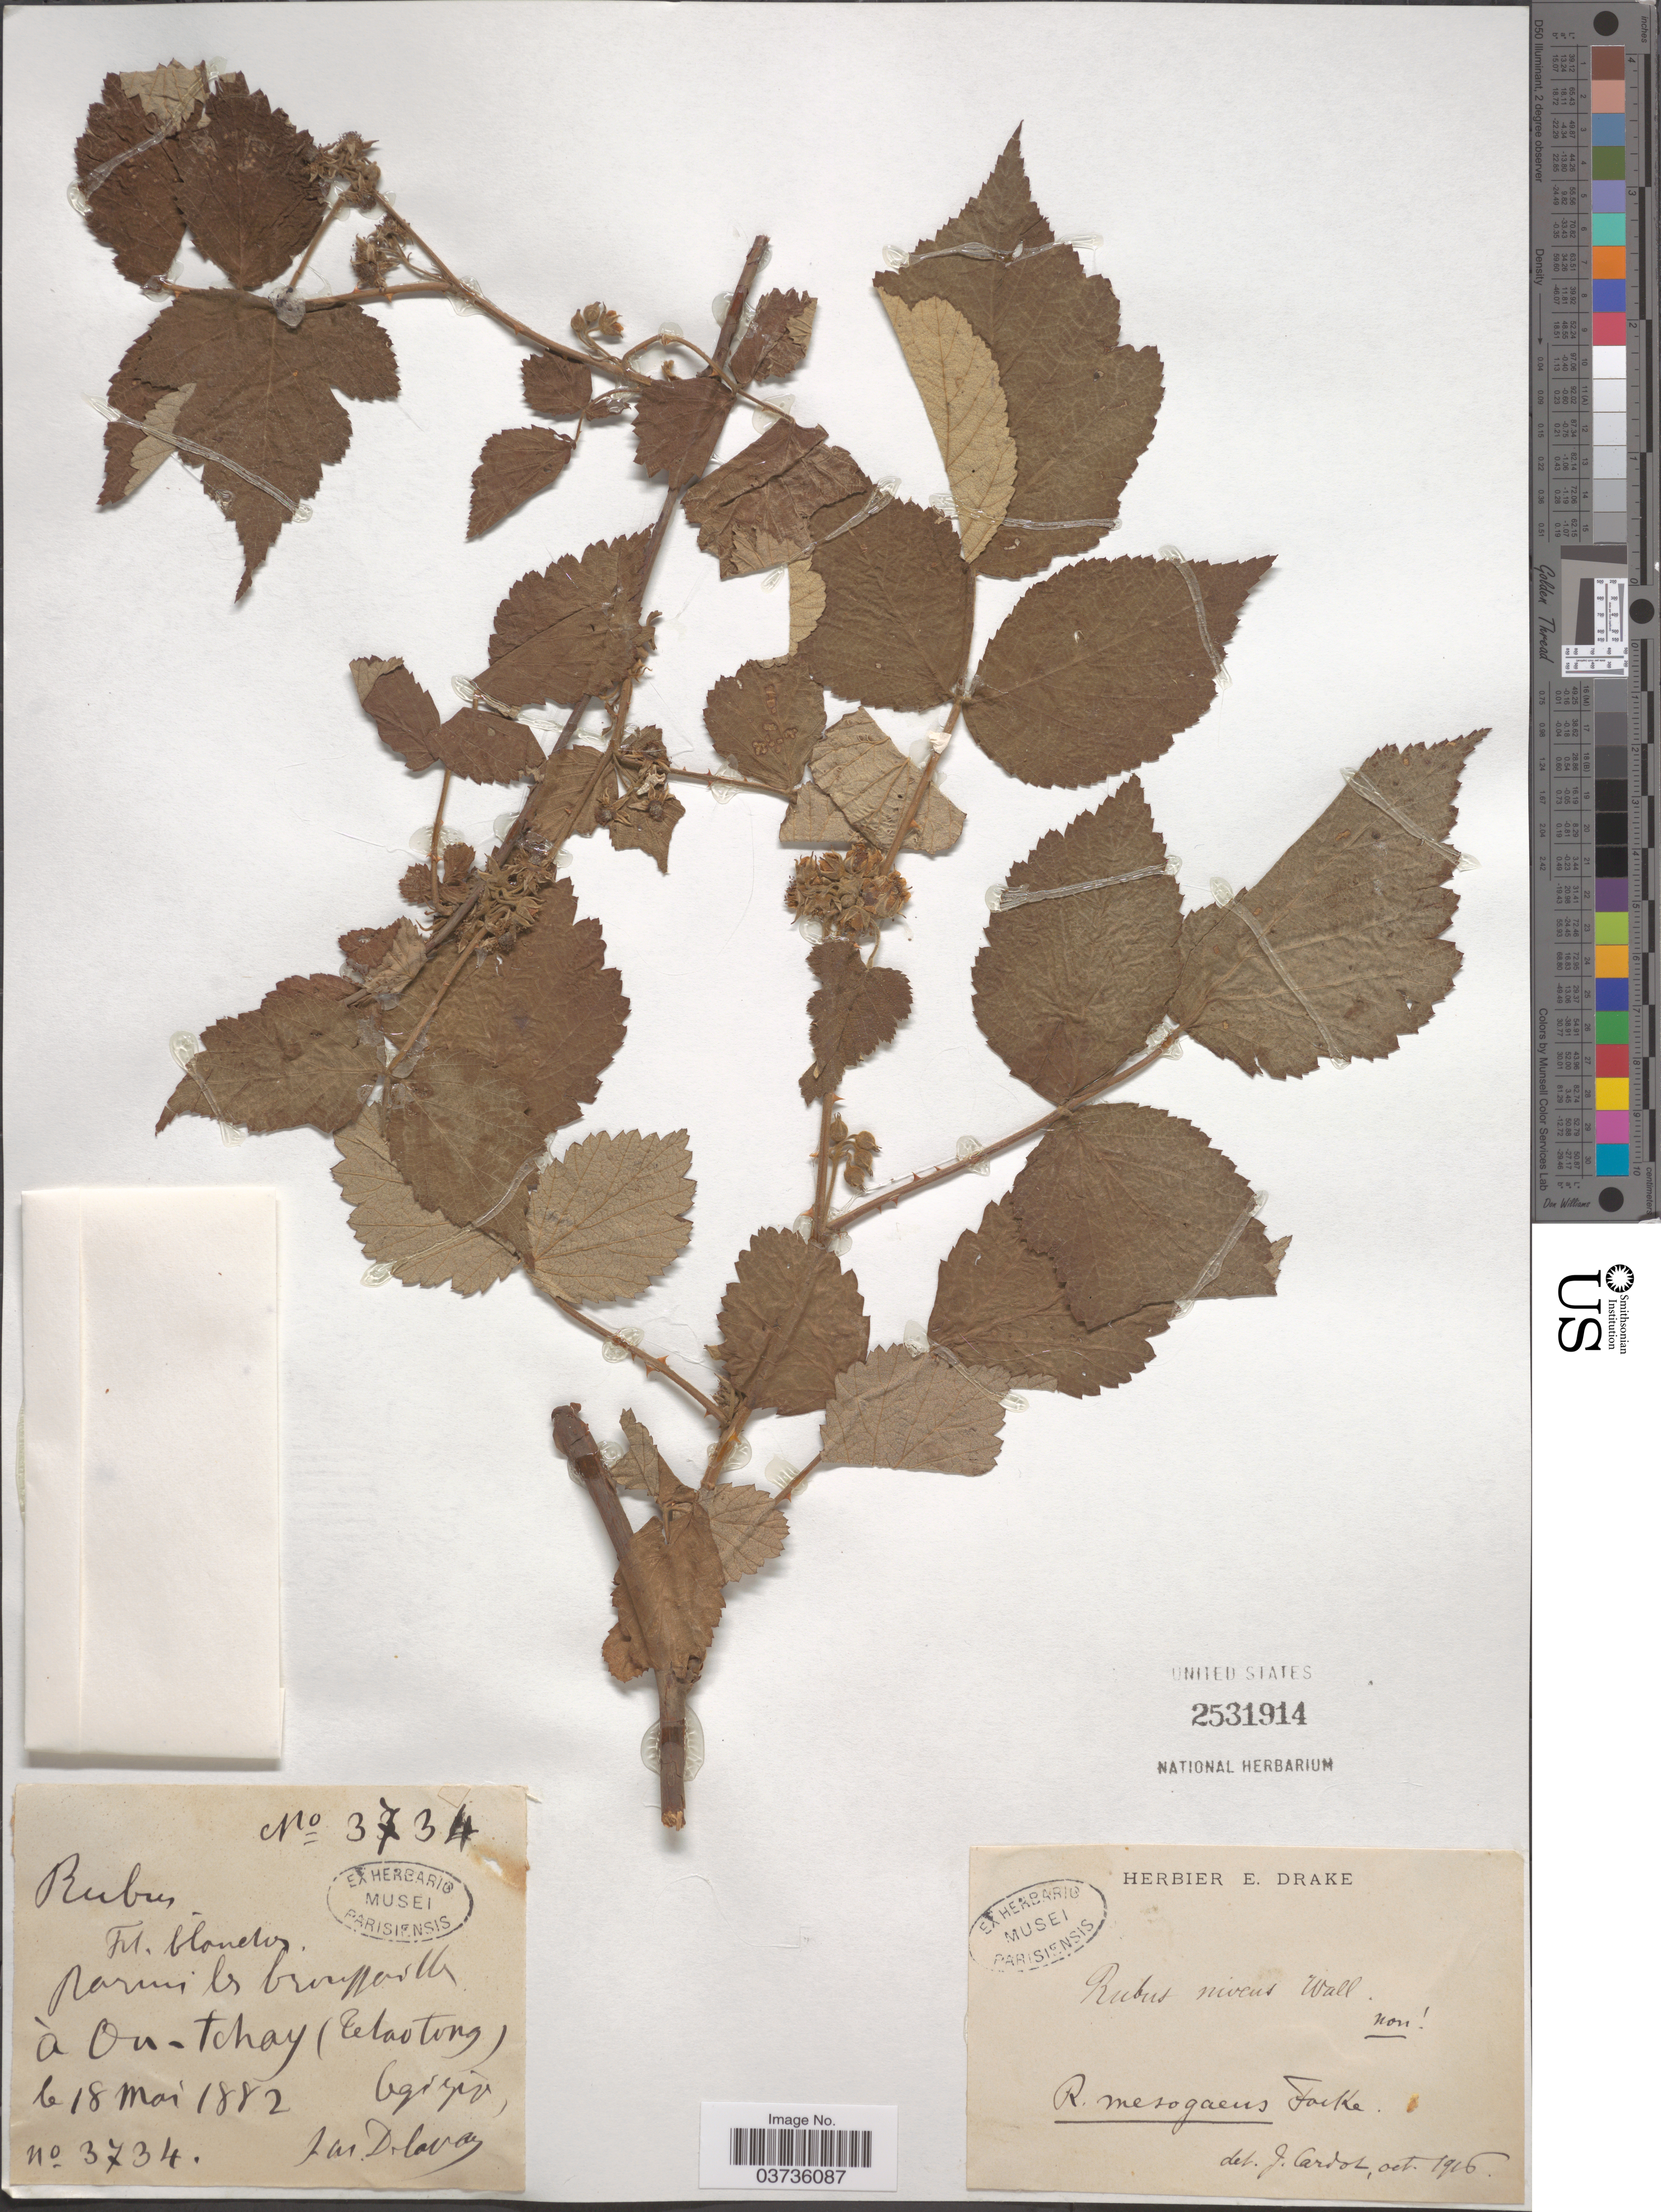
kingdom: Plantae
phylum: Tracheophyta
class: Magnoliopsida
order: Rosales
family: Rosaceae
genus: Rubus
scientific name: Rubus mesogaeus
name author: Focke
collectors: J. Delavay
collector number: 3734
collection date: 1882-05-18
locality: À Ou-tchay (Thaotong) [interpreted].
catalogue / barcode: US 2531914